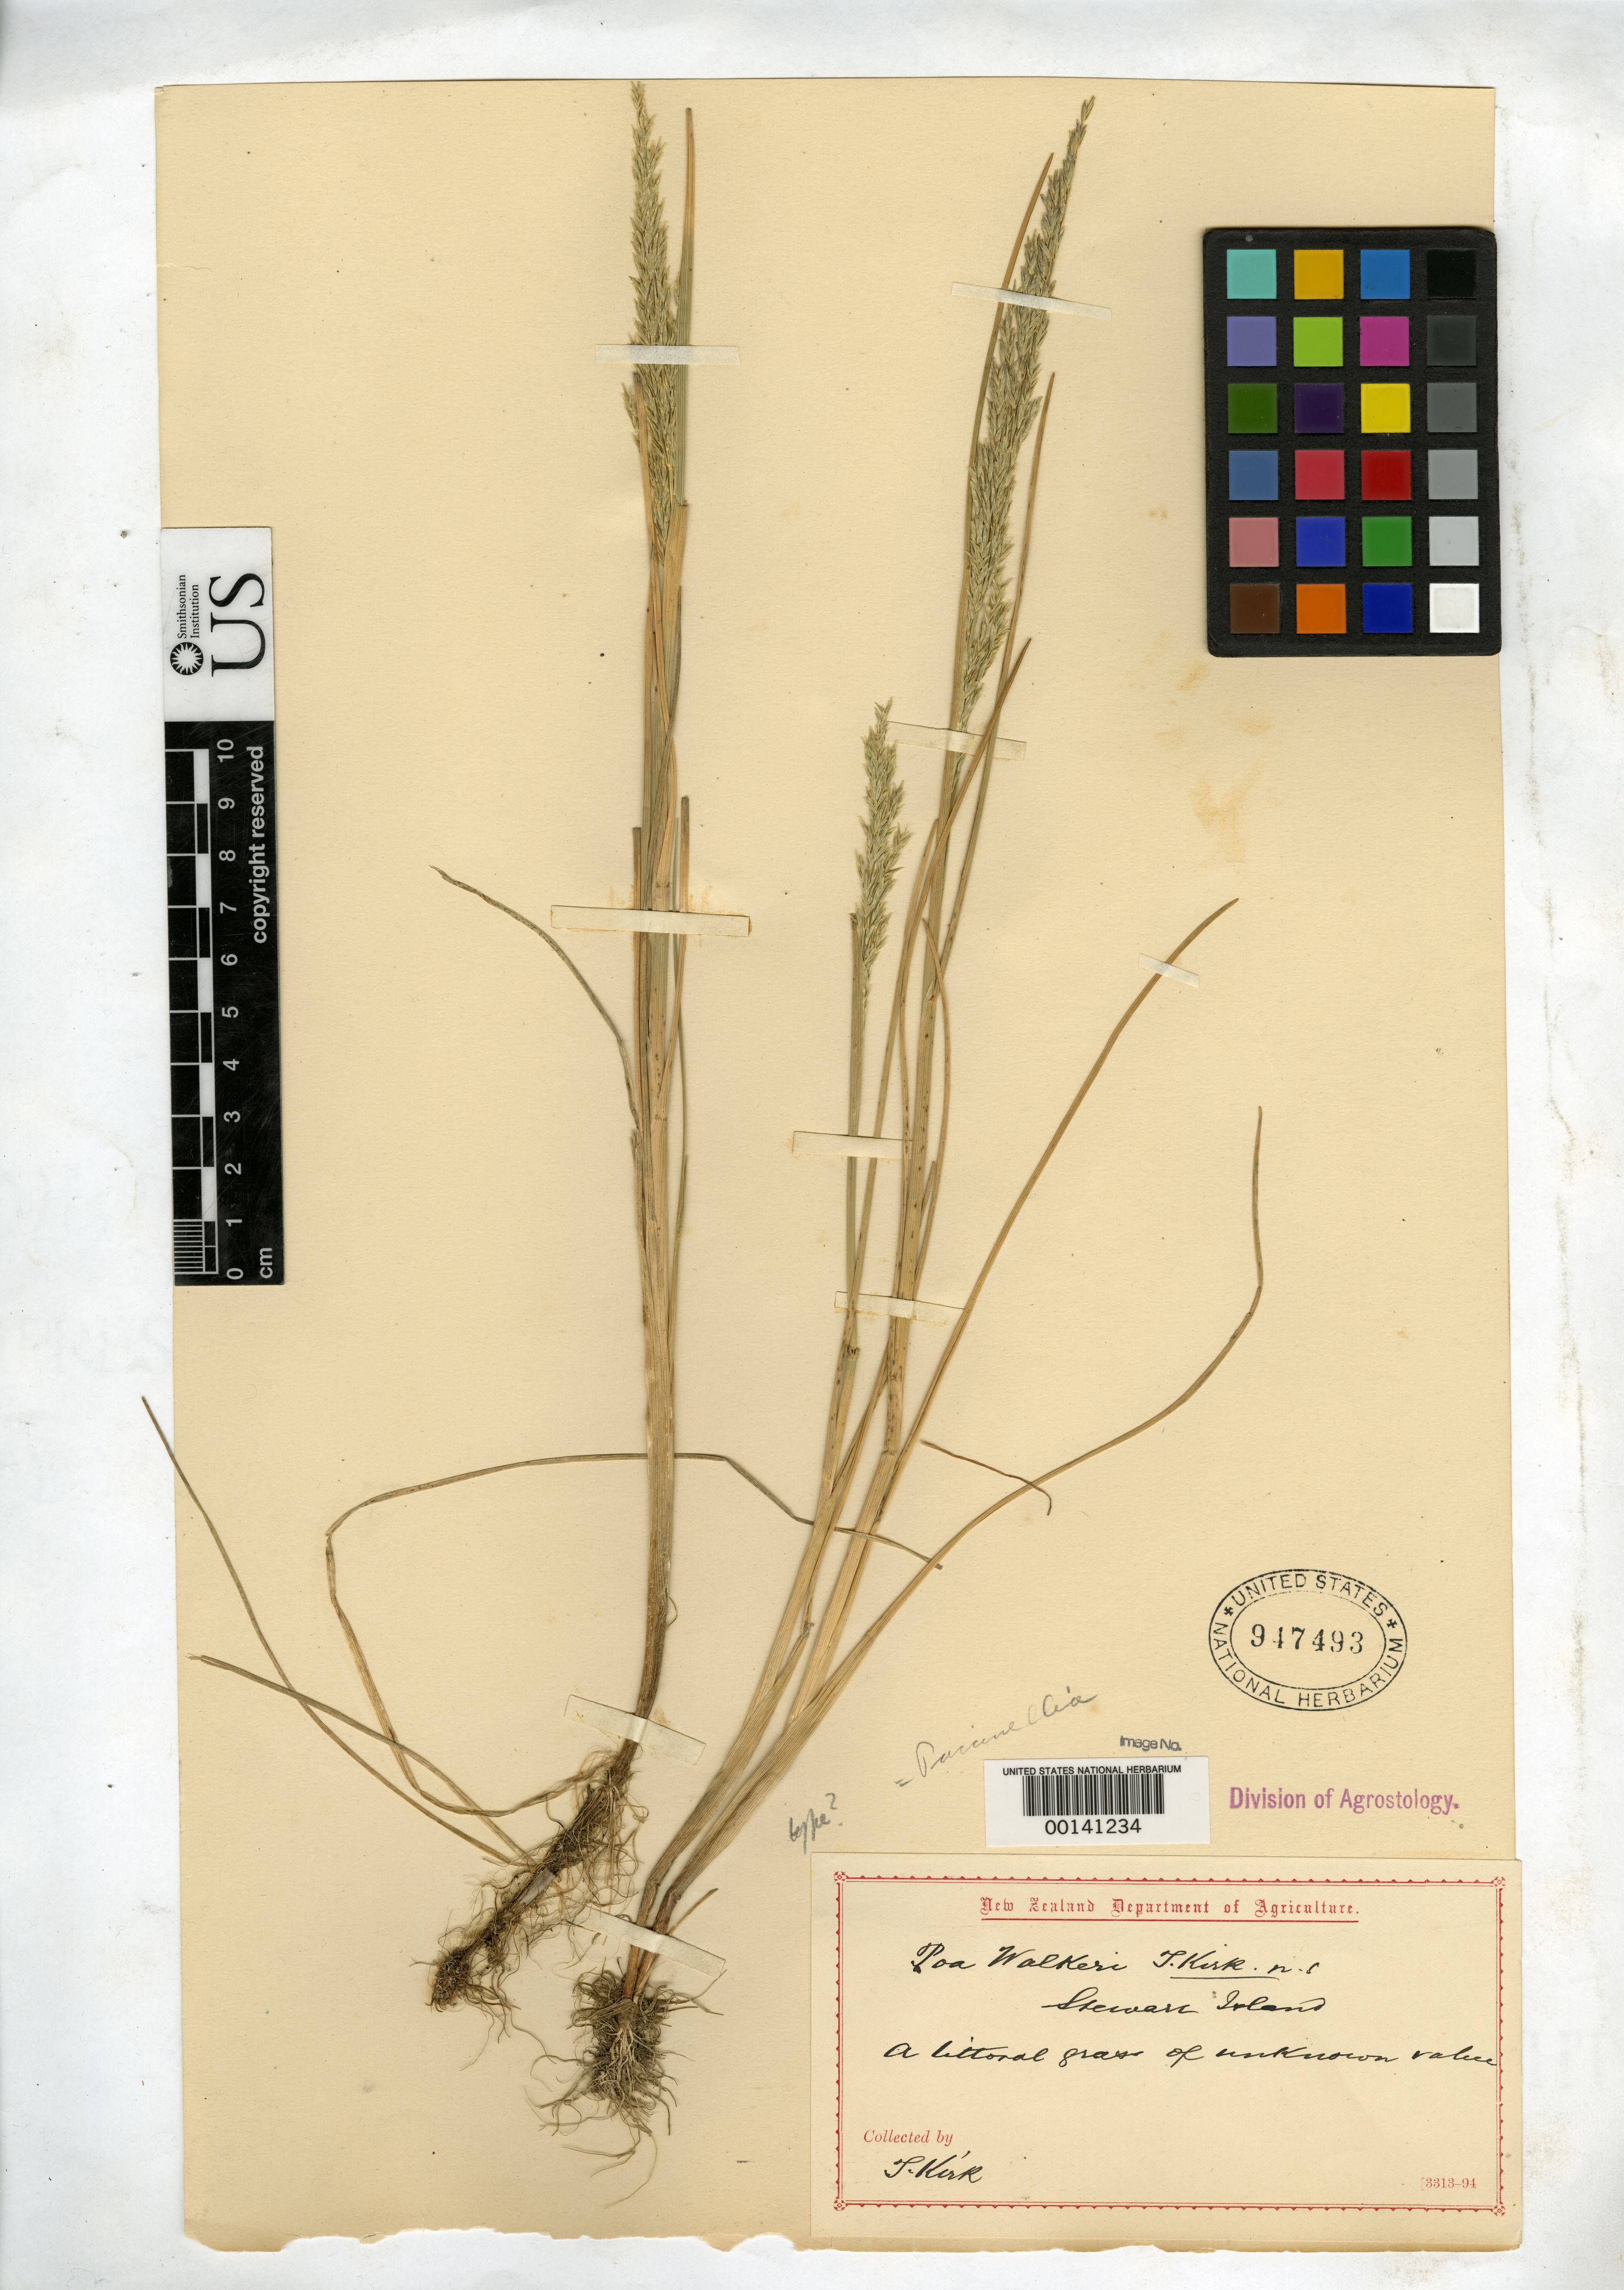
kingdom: Plantae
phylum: Tracheophyta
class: Liliopsida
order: Poales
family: Poaceae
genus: Poa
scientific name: Poa walkeri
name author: Kirk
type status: Type Collection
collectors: T. Kirk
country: New Zealand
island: Stewart Island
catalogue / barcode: US 947493